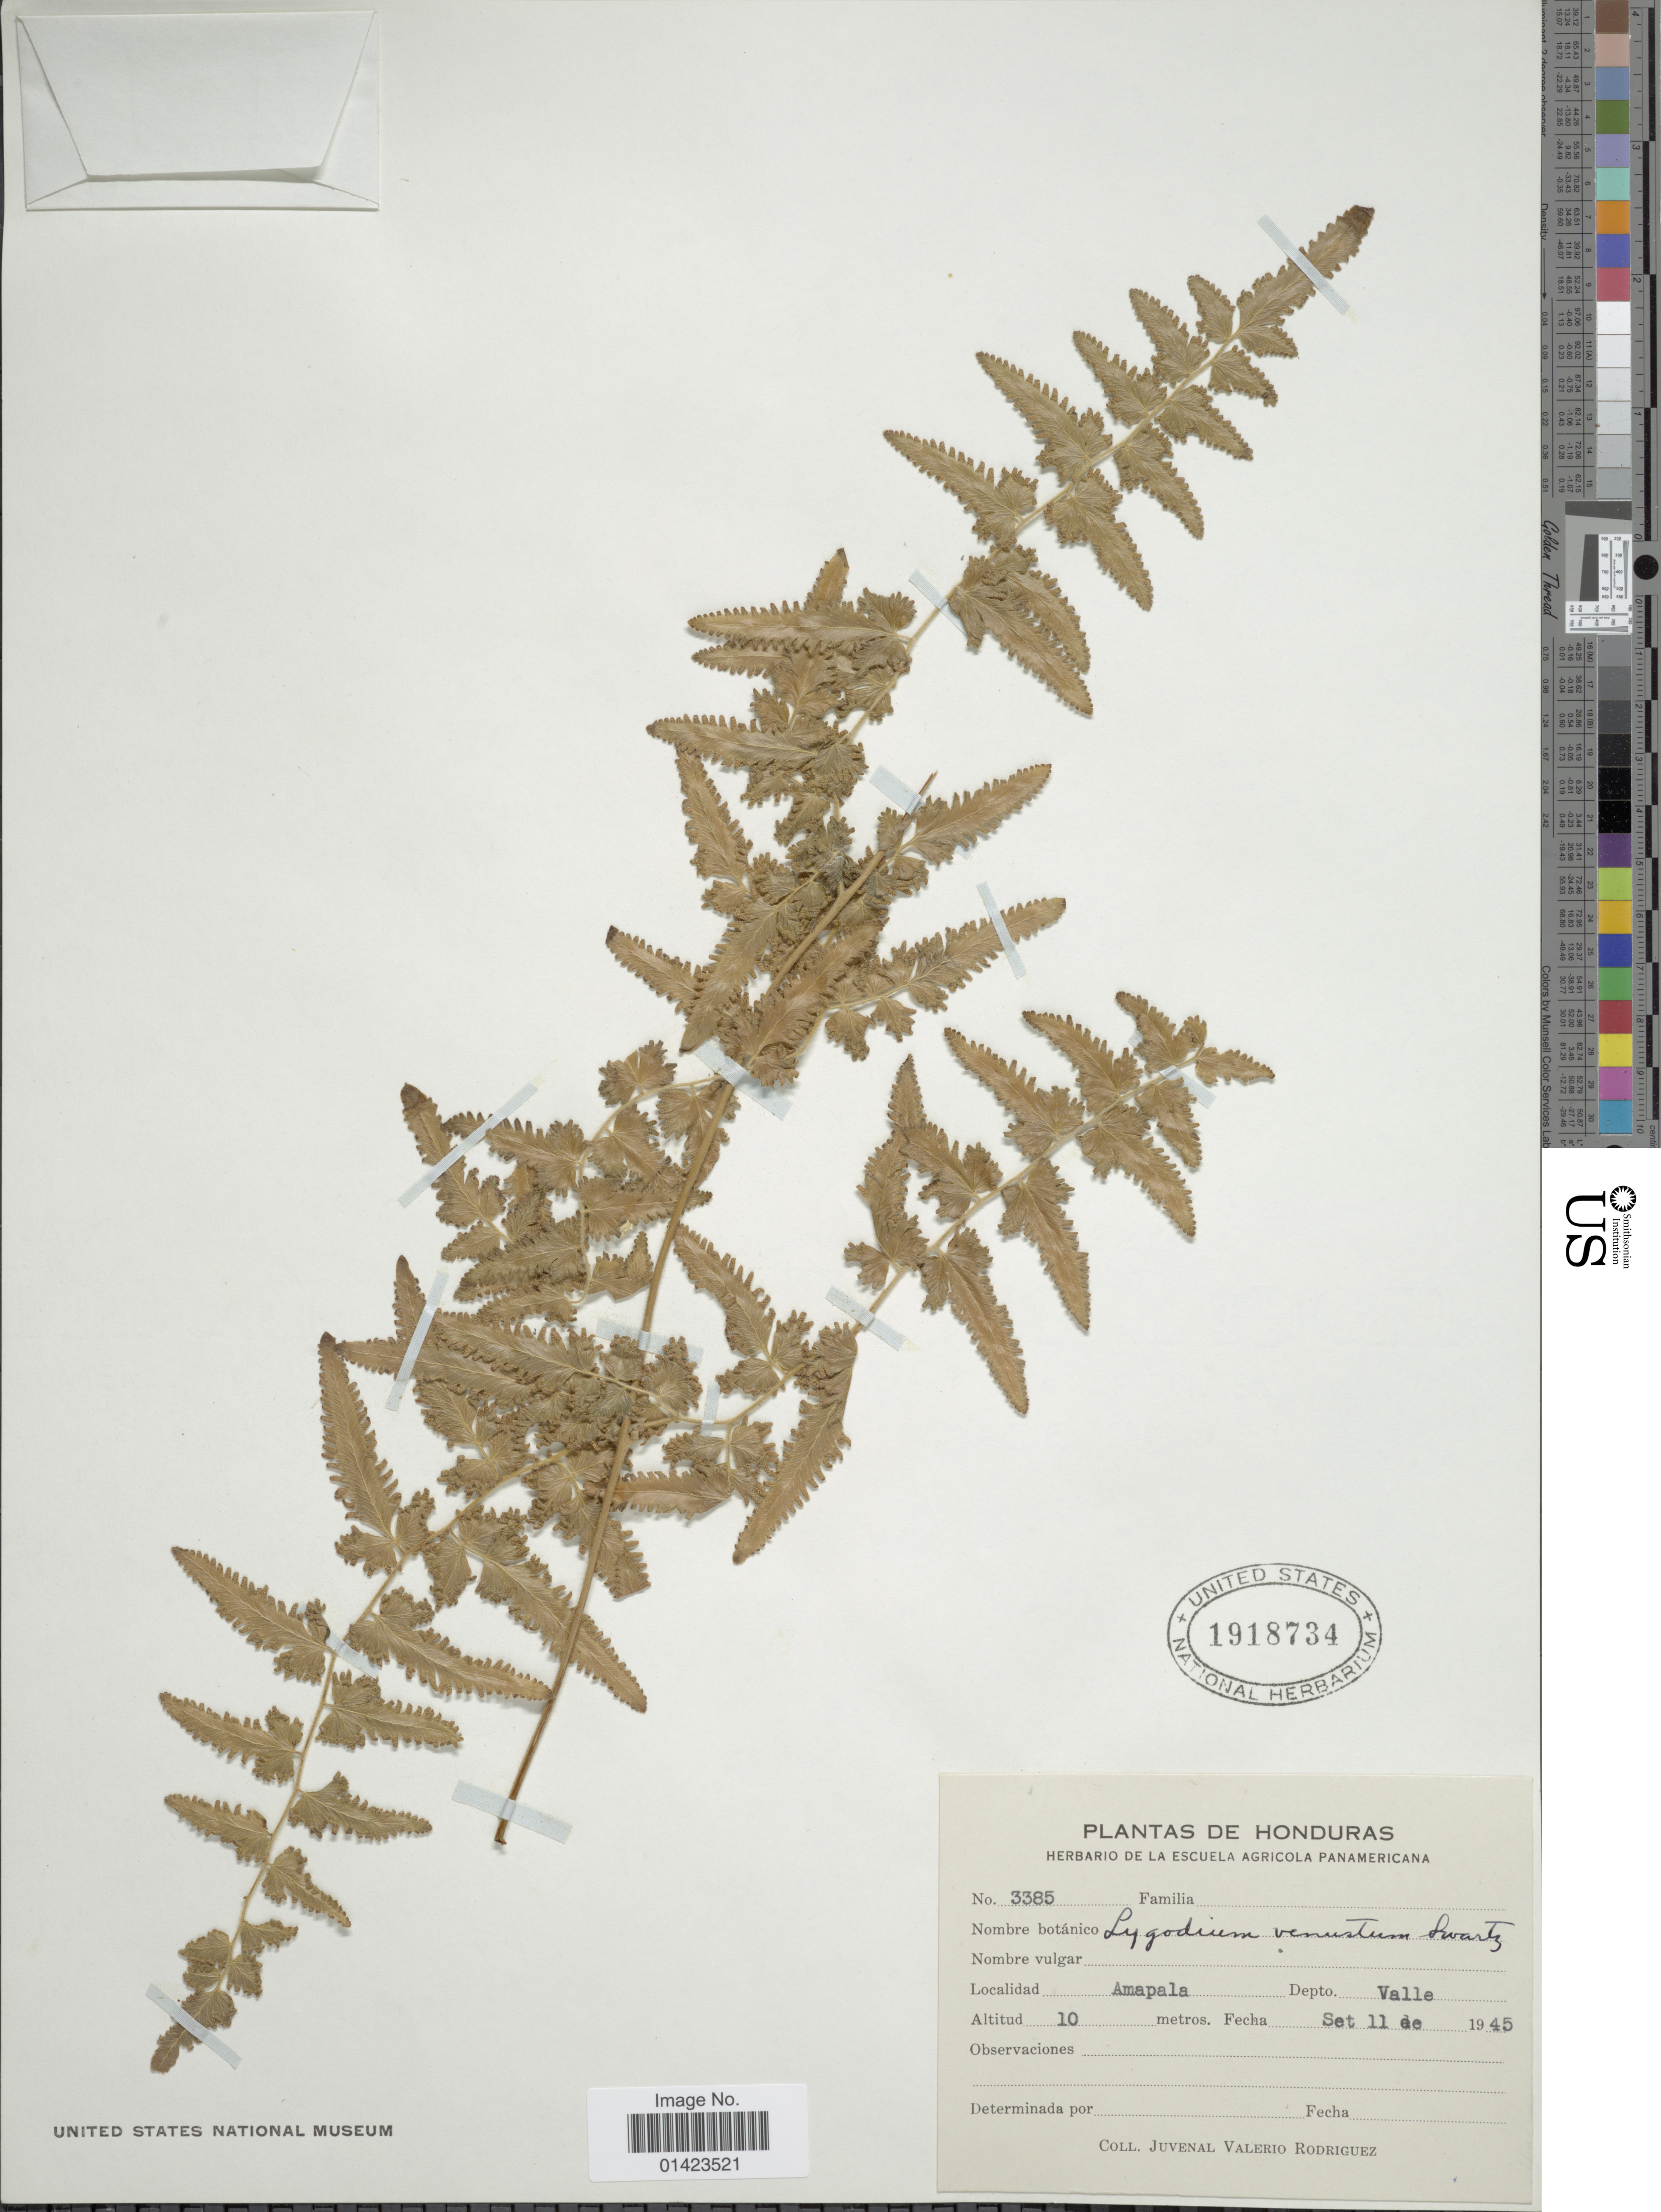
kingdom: Plantae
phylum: Tracheophyta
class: Polypodiopsida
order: Schizaeales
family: Lygodiaceae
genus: Lygodium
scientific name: Lygodium venustum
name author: Sw.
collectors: J. Rodriguez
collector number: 3385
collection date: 1945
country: Honduras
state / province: Valle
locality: Amapala, Depto. Valle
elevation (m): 10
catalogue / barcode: US 1918734